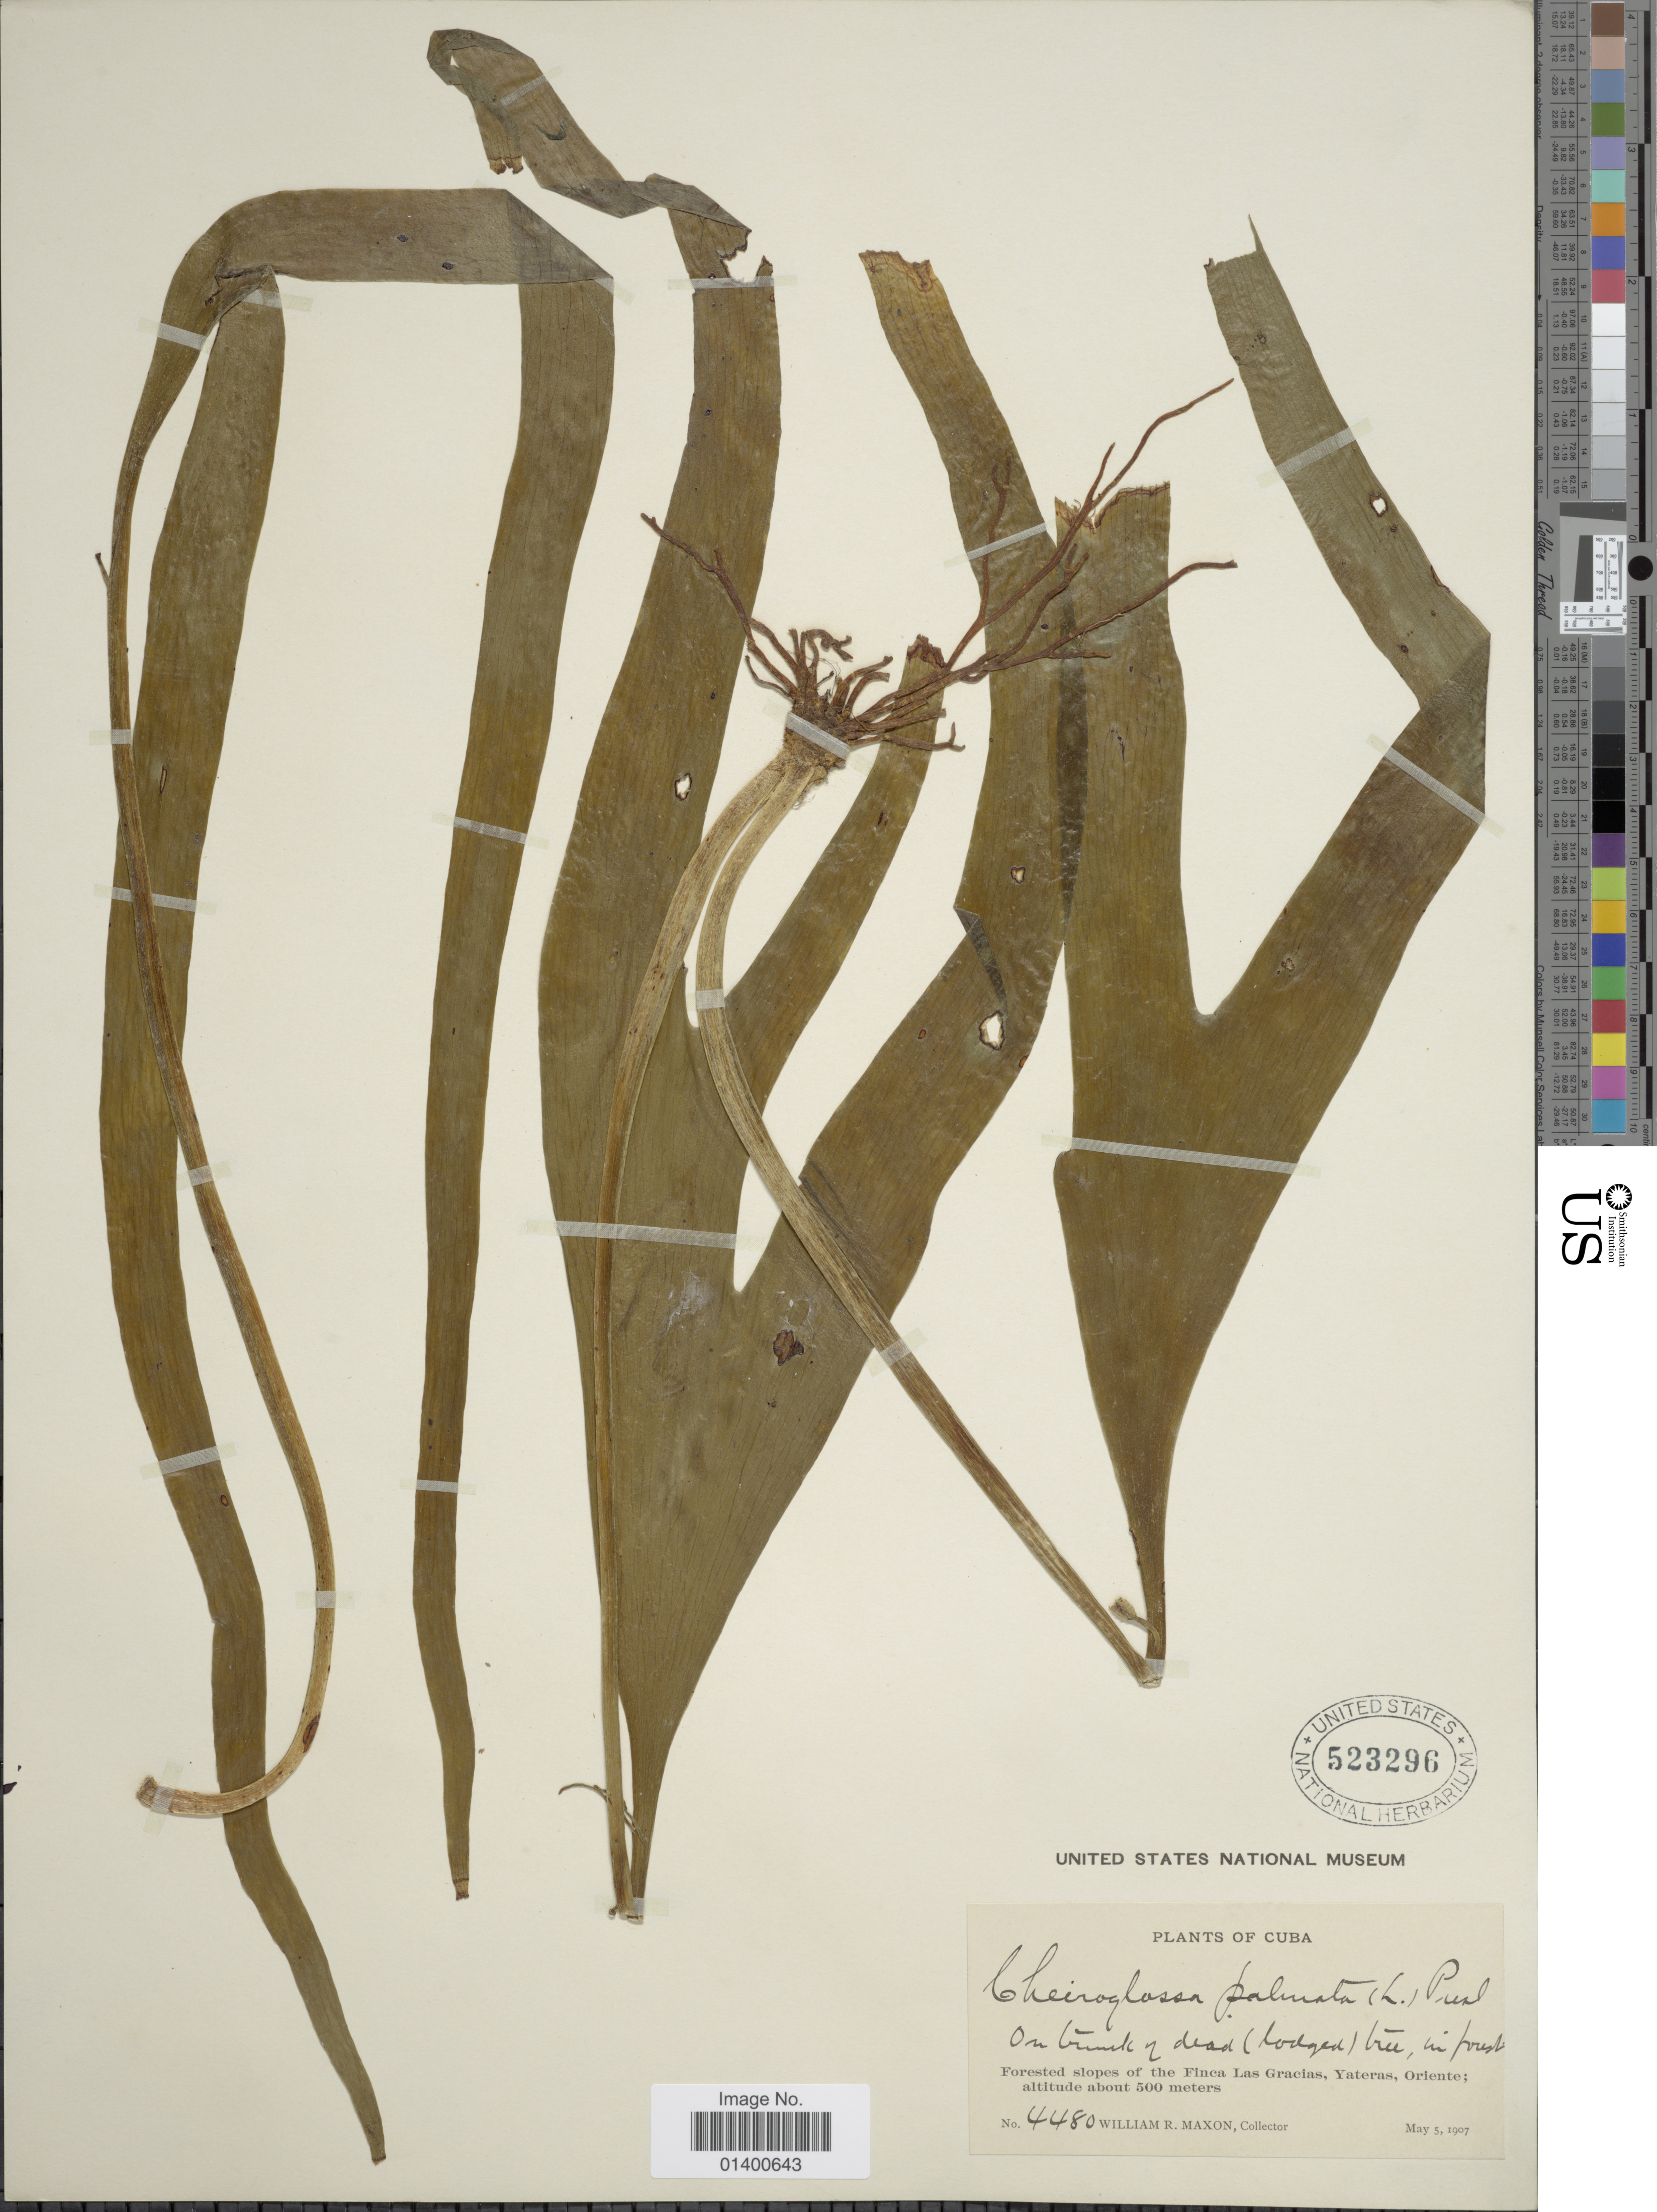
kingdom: Plantae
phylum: Tracheophyta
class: Polypodiopsida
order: Ophioglossales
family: Ophioglossaceae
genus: Cheiroglossa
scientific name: Cheiroglossa palmata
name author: (L.) C. Presl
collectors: W. R. Maxon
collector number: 4480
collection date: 1907-08-05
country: Cuba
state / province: Oriente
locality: Forested slopes of the Finca Las Gracias, Yateras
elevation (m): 500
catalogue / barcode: US 523296